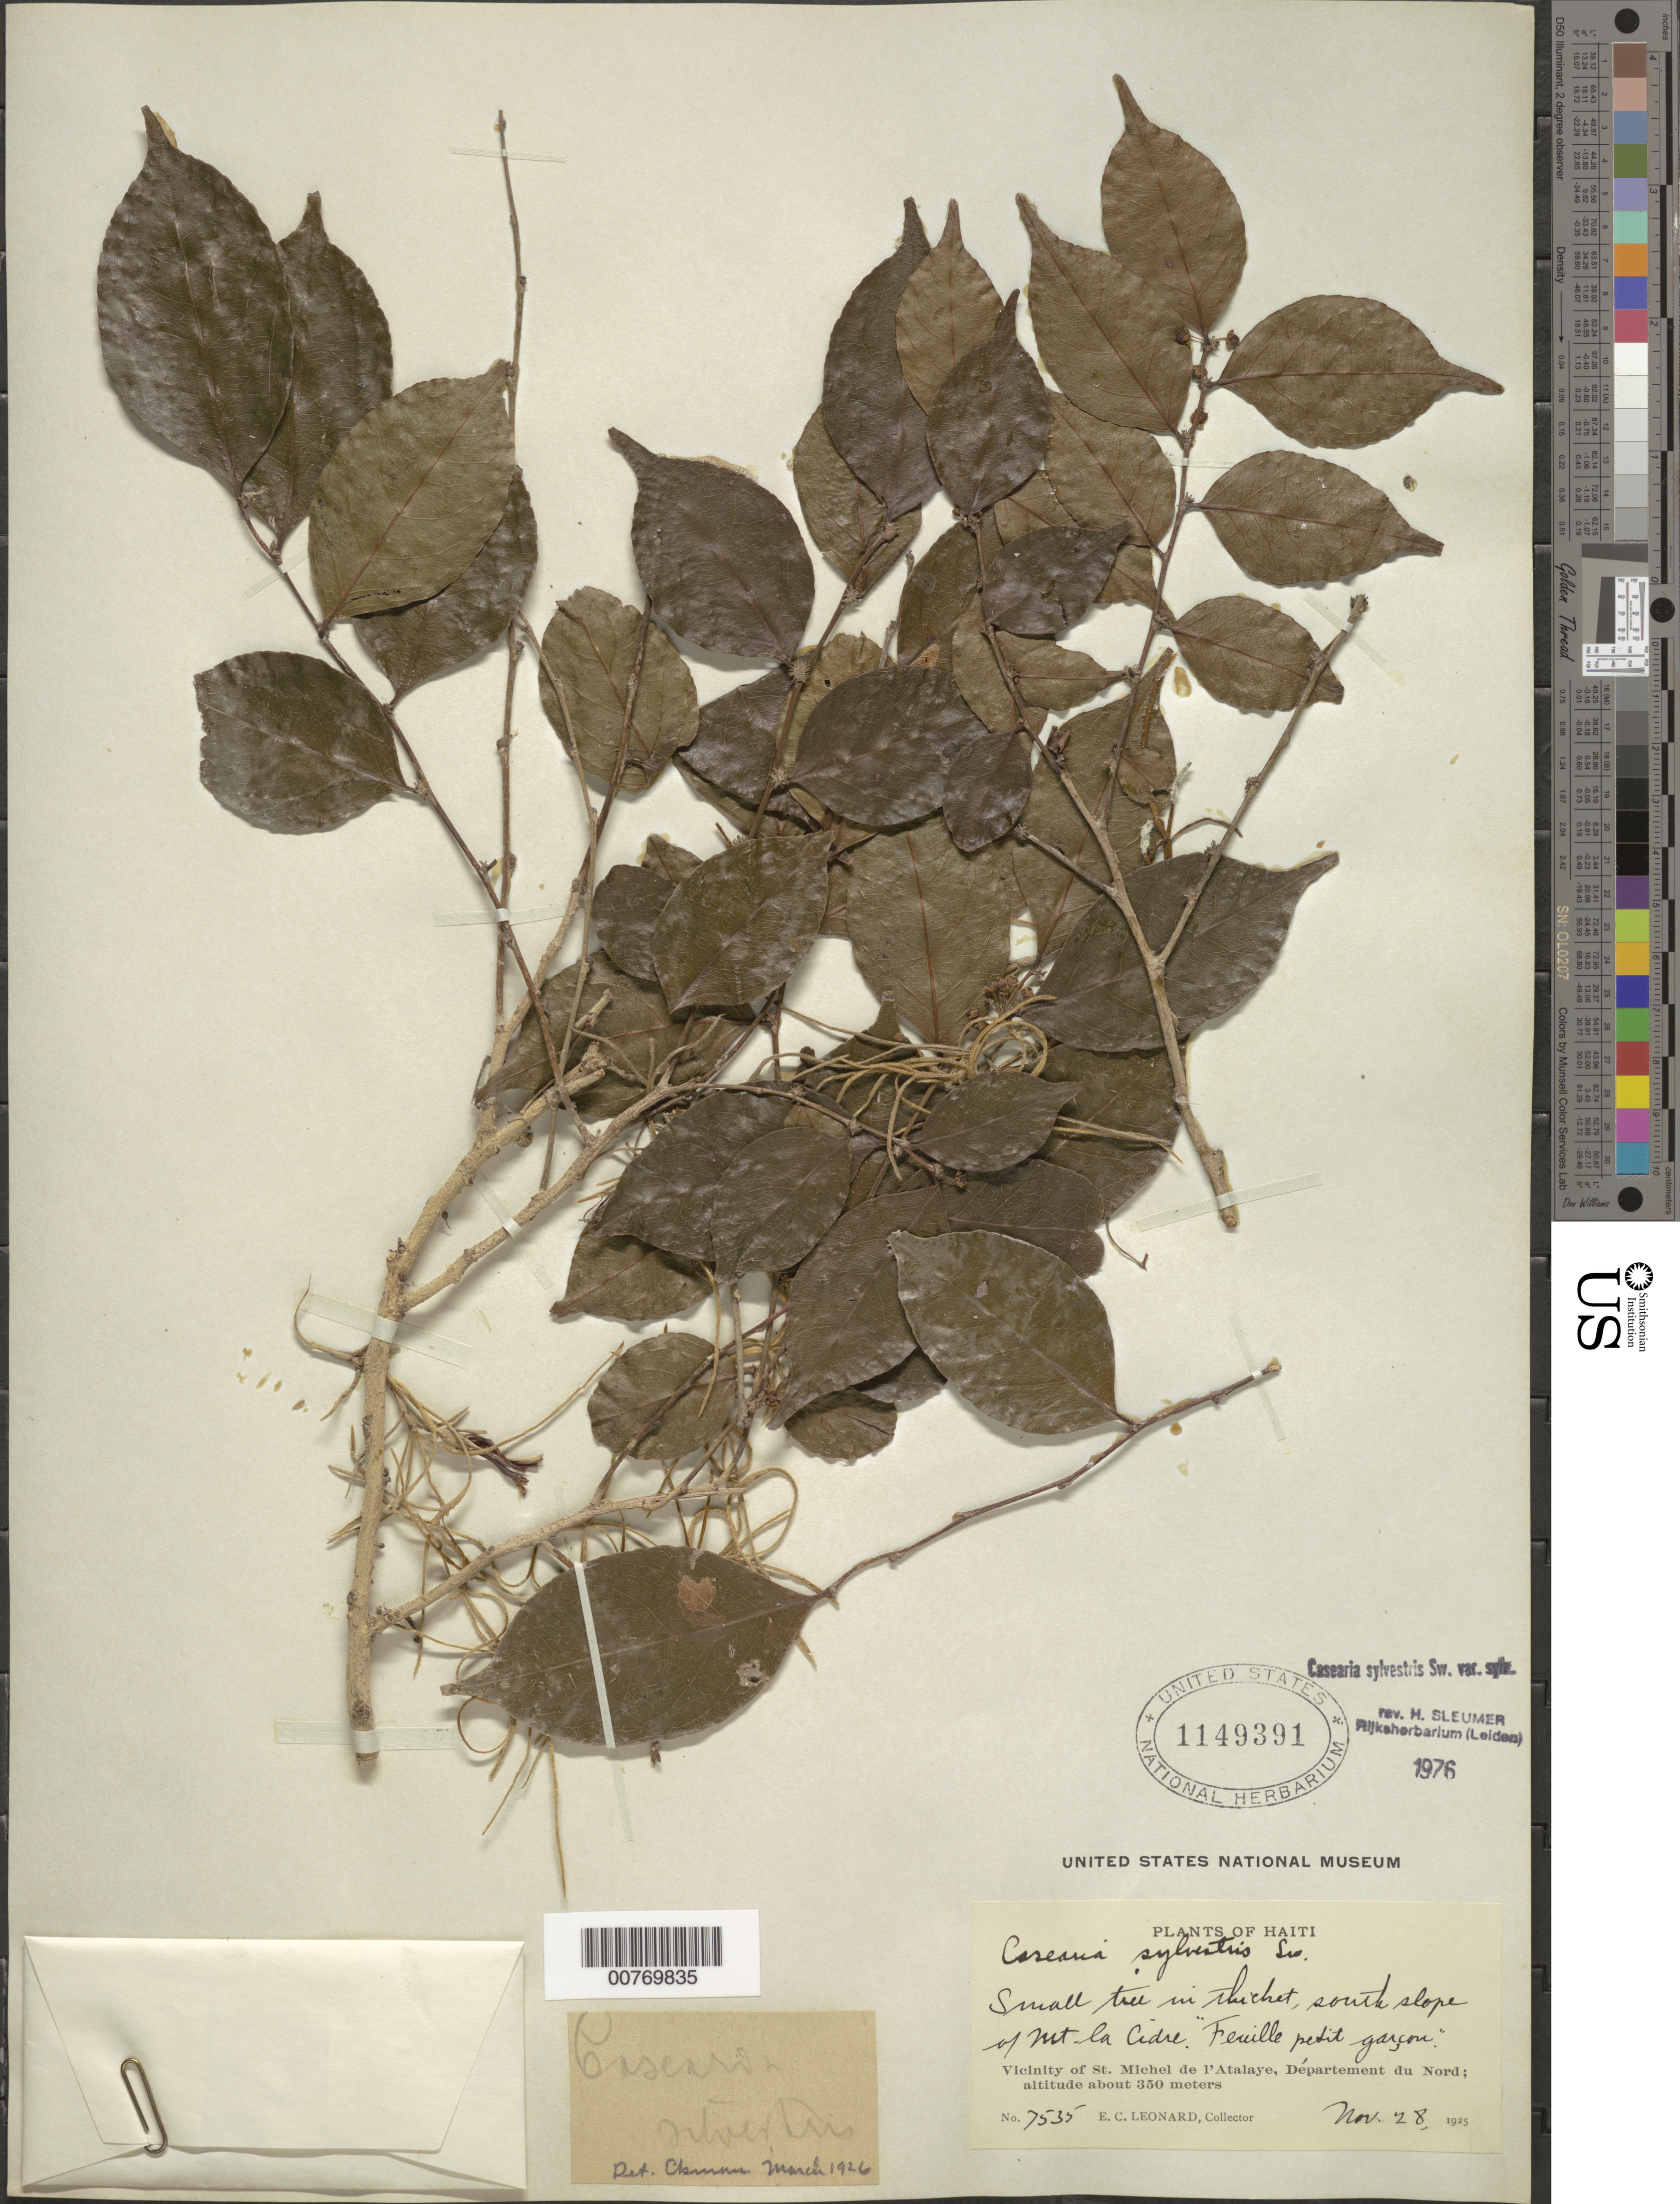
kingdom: Plantae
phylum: Tracheophyta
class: Magnoliopsida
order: Malpighiales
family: Salicaceae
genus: Casearia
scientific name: Casearia sylvestris var. sylvestris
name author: Sw.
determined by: Sleumer, H. O.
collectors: E. C. Leonard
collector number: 7535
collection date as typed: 28 Nov 1925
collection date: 1925-11-28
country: Haiti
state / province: Nord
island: Hispaniola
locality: Vicinity of St. Michel de l'Atalaye, Department of Nord, south slope of Mt. La Cidrë.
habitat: In Thickets.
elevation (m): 350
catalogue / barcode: US 1149391